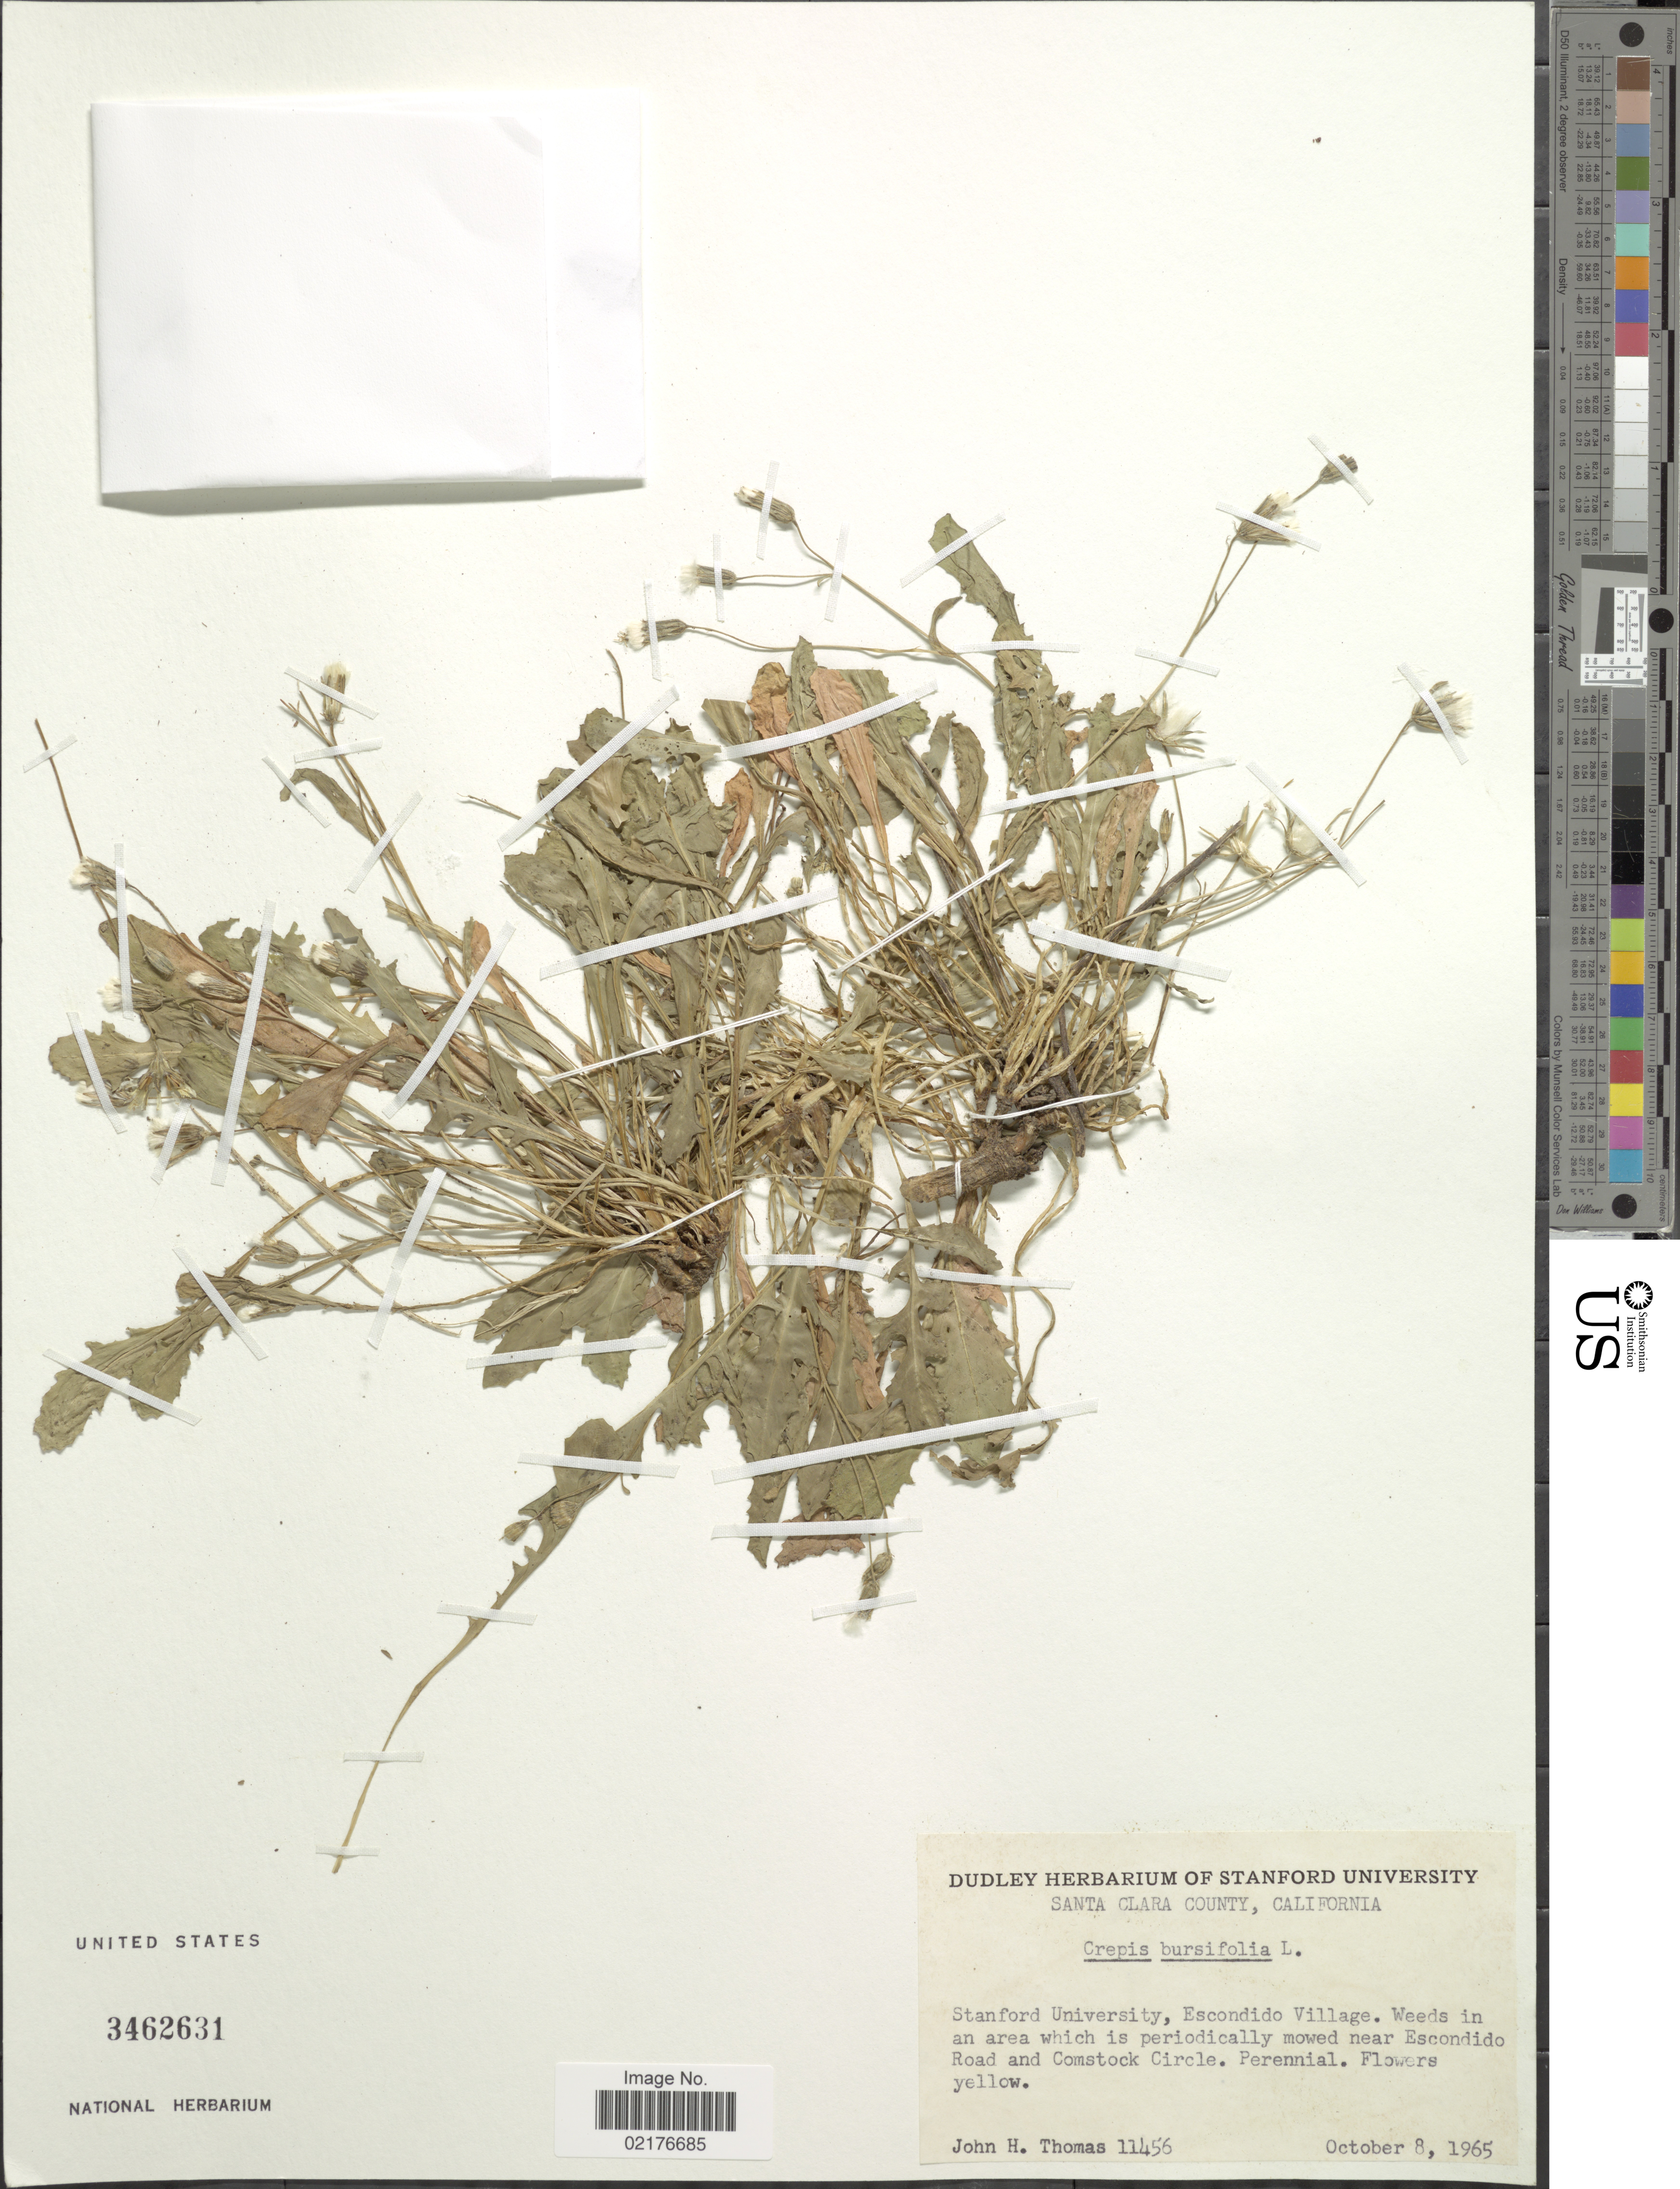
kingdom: Plantae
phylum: Tracheophyta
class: Magnoliopsida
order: Asterales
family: Asteraceae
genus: Crepis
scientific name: Crepis bursifolia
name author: L.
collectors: J. H. Thomas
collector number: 11456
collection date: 1965-10-08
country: United States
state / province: California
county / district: Santa Clara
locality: Santa Clara County, California, Stanford University, Escondido Village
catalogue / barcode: US 3462631